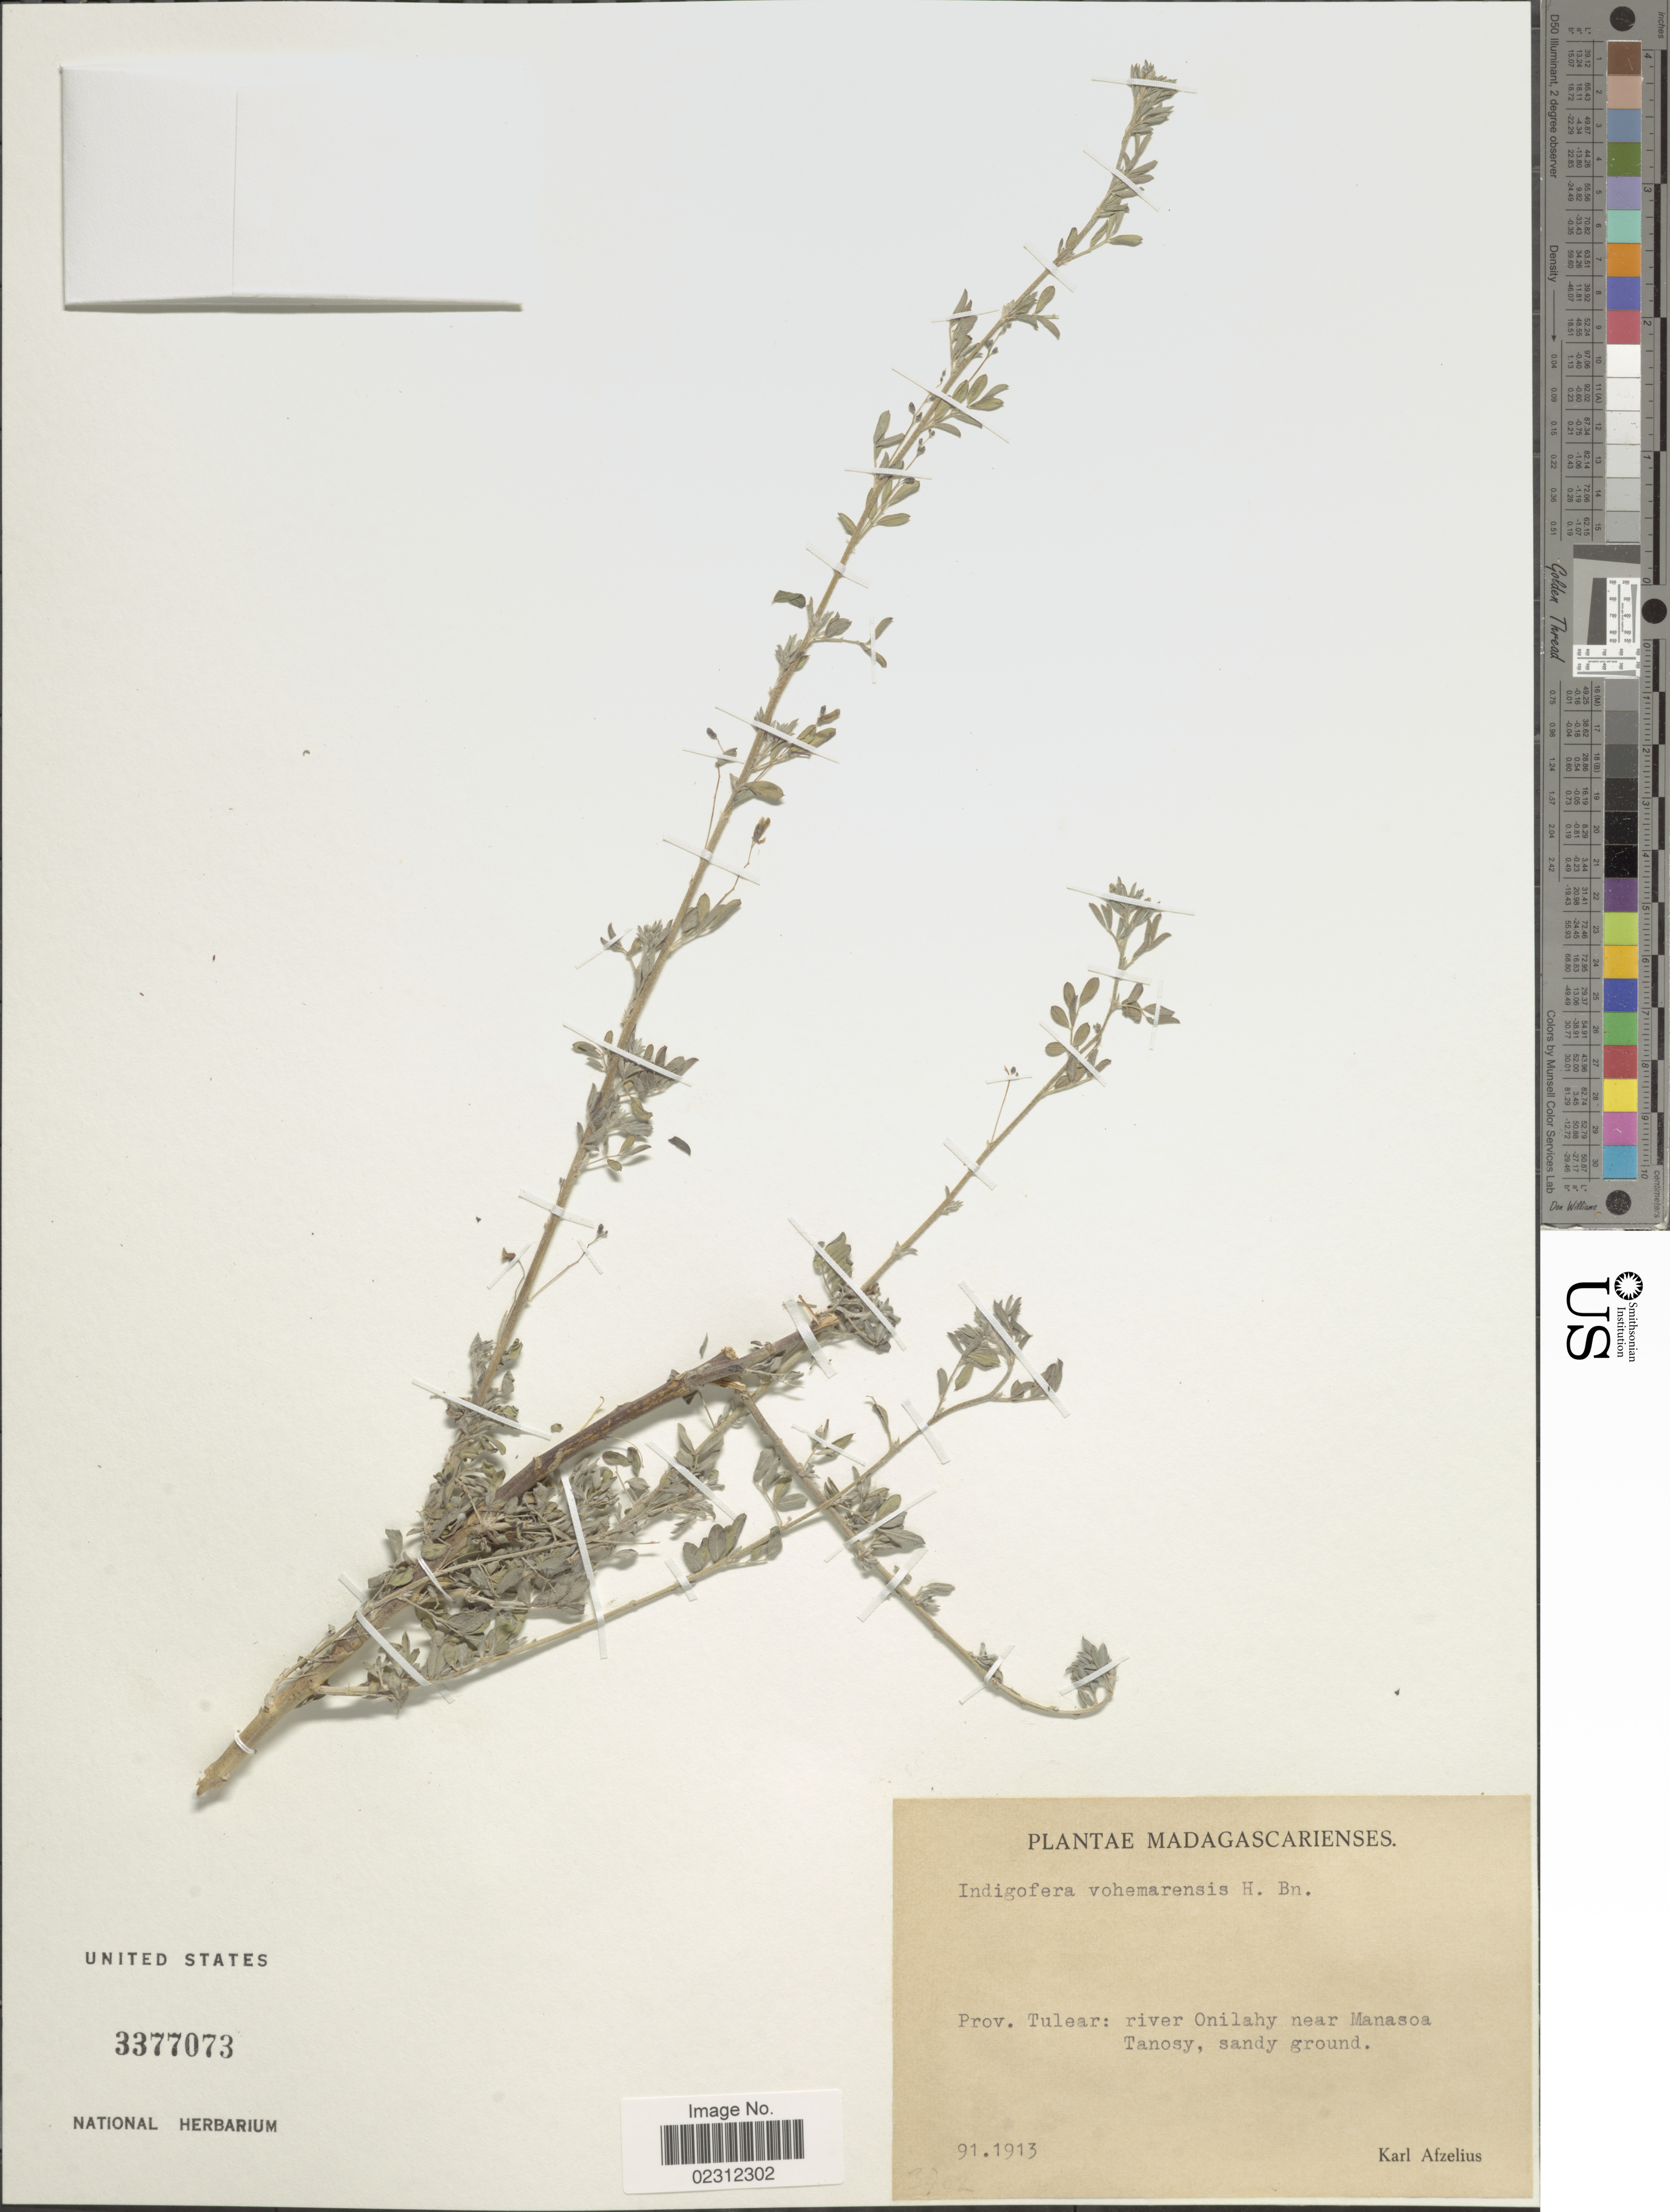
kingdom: Plantae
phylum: Tracheophyta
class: Magnoliopsida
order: Fabales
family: Fabaceae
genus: Indigofera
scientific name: Indigofera vohemarensis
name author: Baill.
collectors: K. R. Afzelius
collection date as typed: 91.913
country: Madagascar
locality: Prov. Tulear: river Onilahy near Manasoa Tanosy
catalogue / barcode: US 3377073